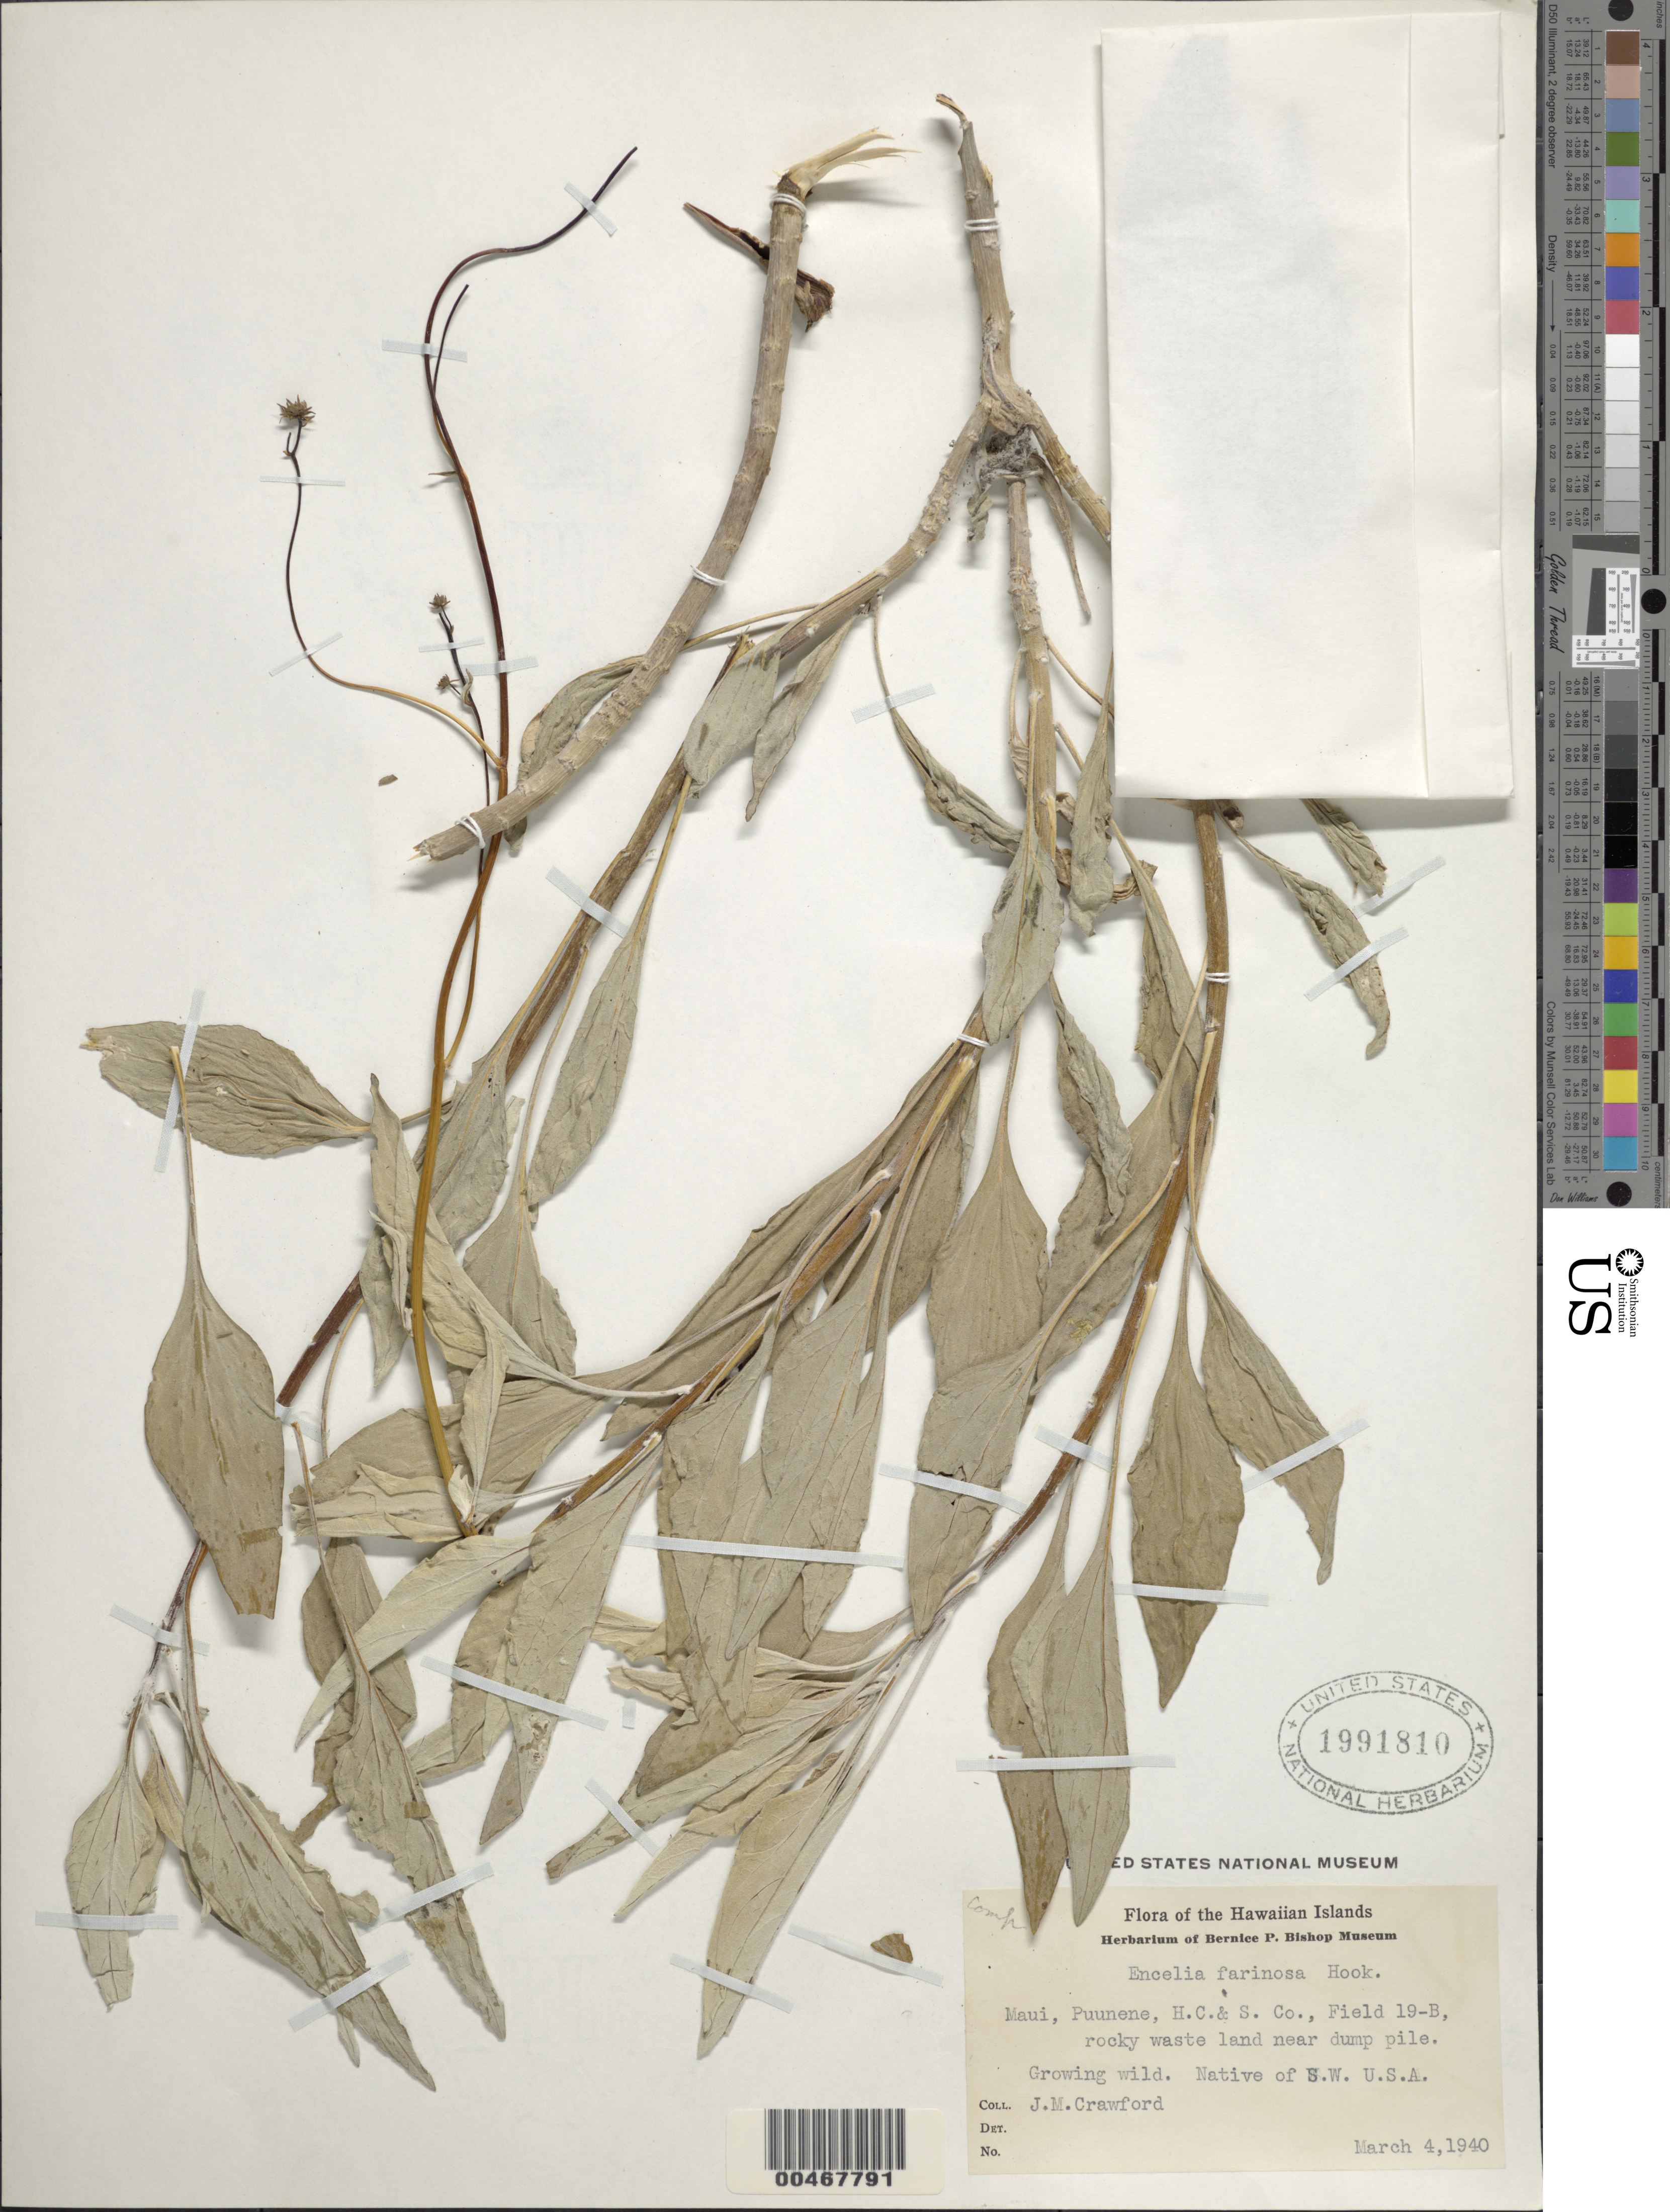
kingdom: Plantae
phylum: Tracheophyta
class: Magnoliopsida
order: Asterales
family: Asteraceae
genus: Encelia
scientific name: Encelia farinosa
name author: A. Gray ex Torr. in Emory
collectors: J. Crawford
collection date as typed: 4 Mar 1940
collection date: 1940-03-04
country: United States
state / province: Hawaii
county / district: Maui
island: Maui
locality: Puunene, H.C.& S. Co., Field 19-B, rocky waste land near dump pile. Growing wild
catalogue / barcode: US 1991810